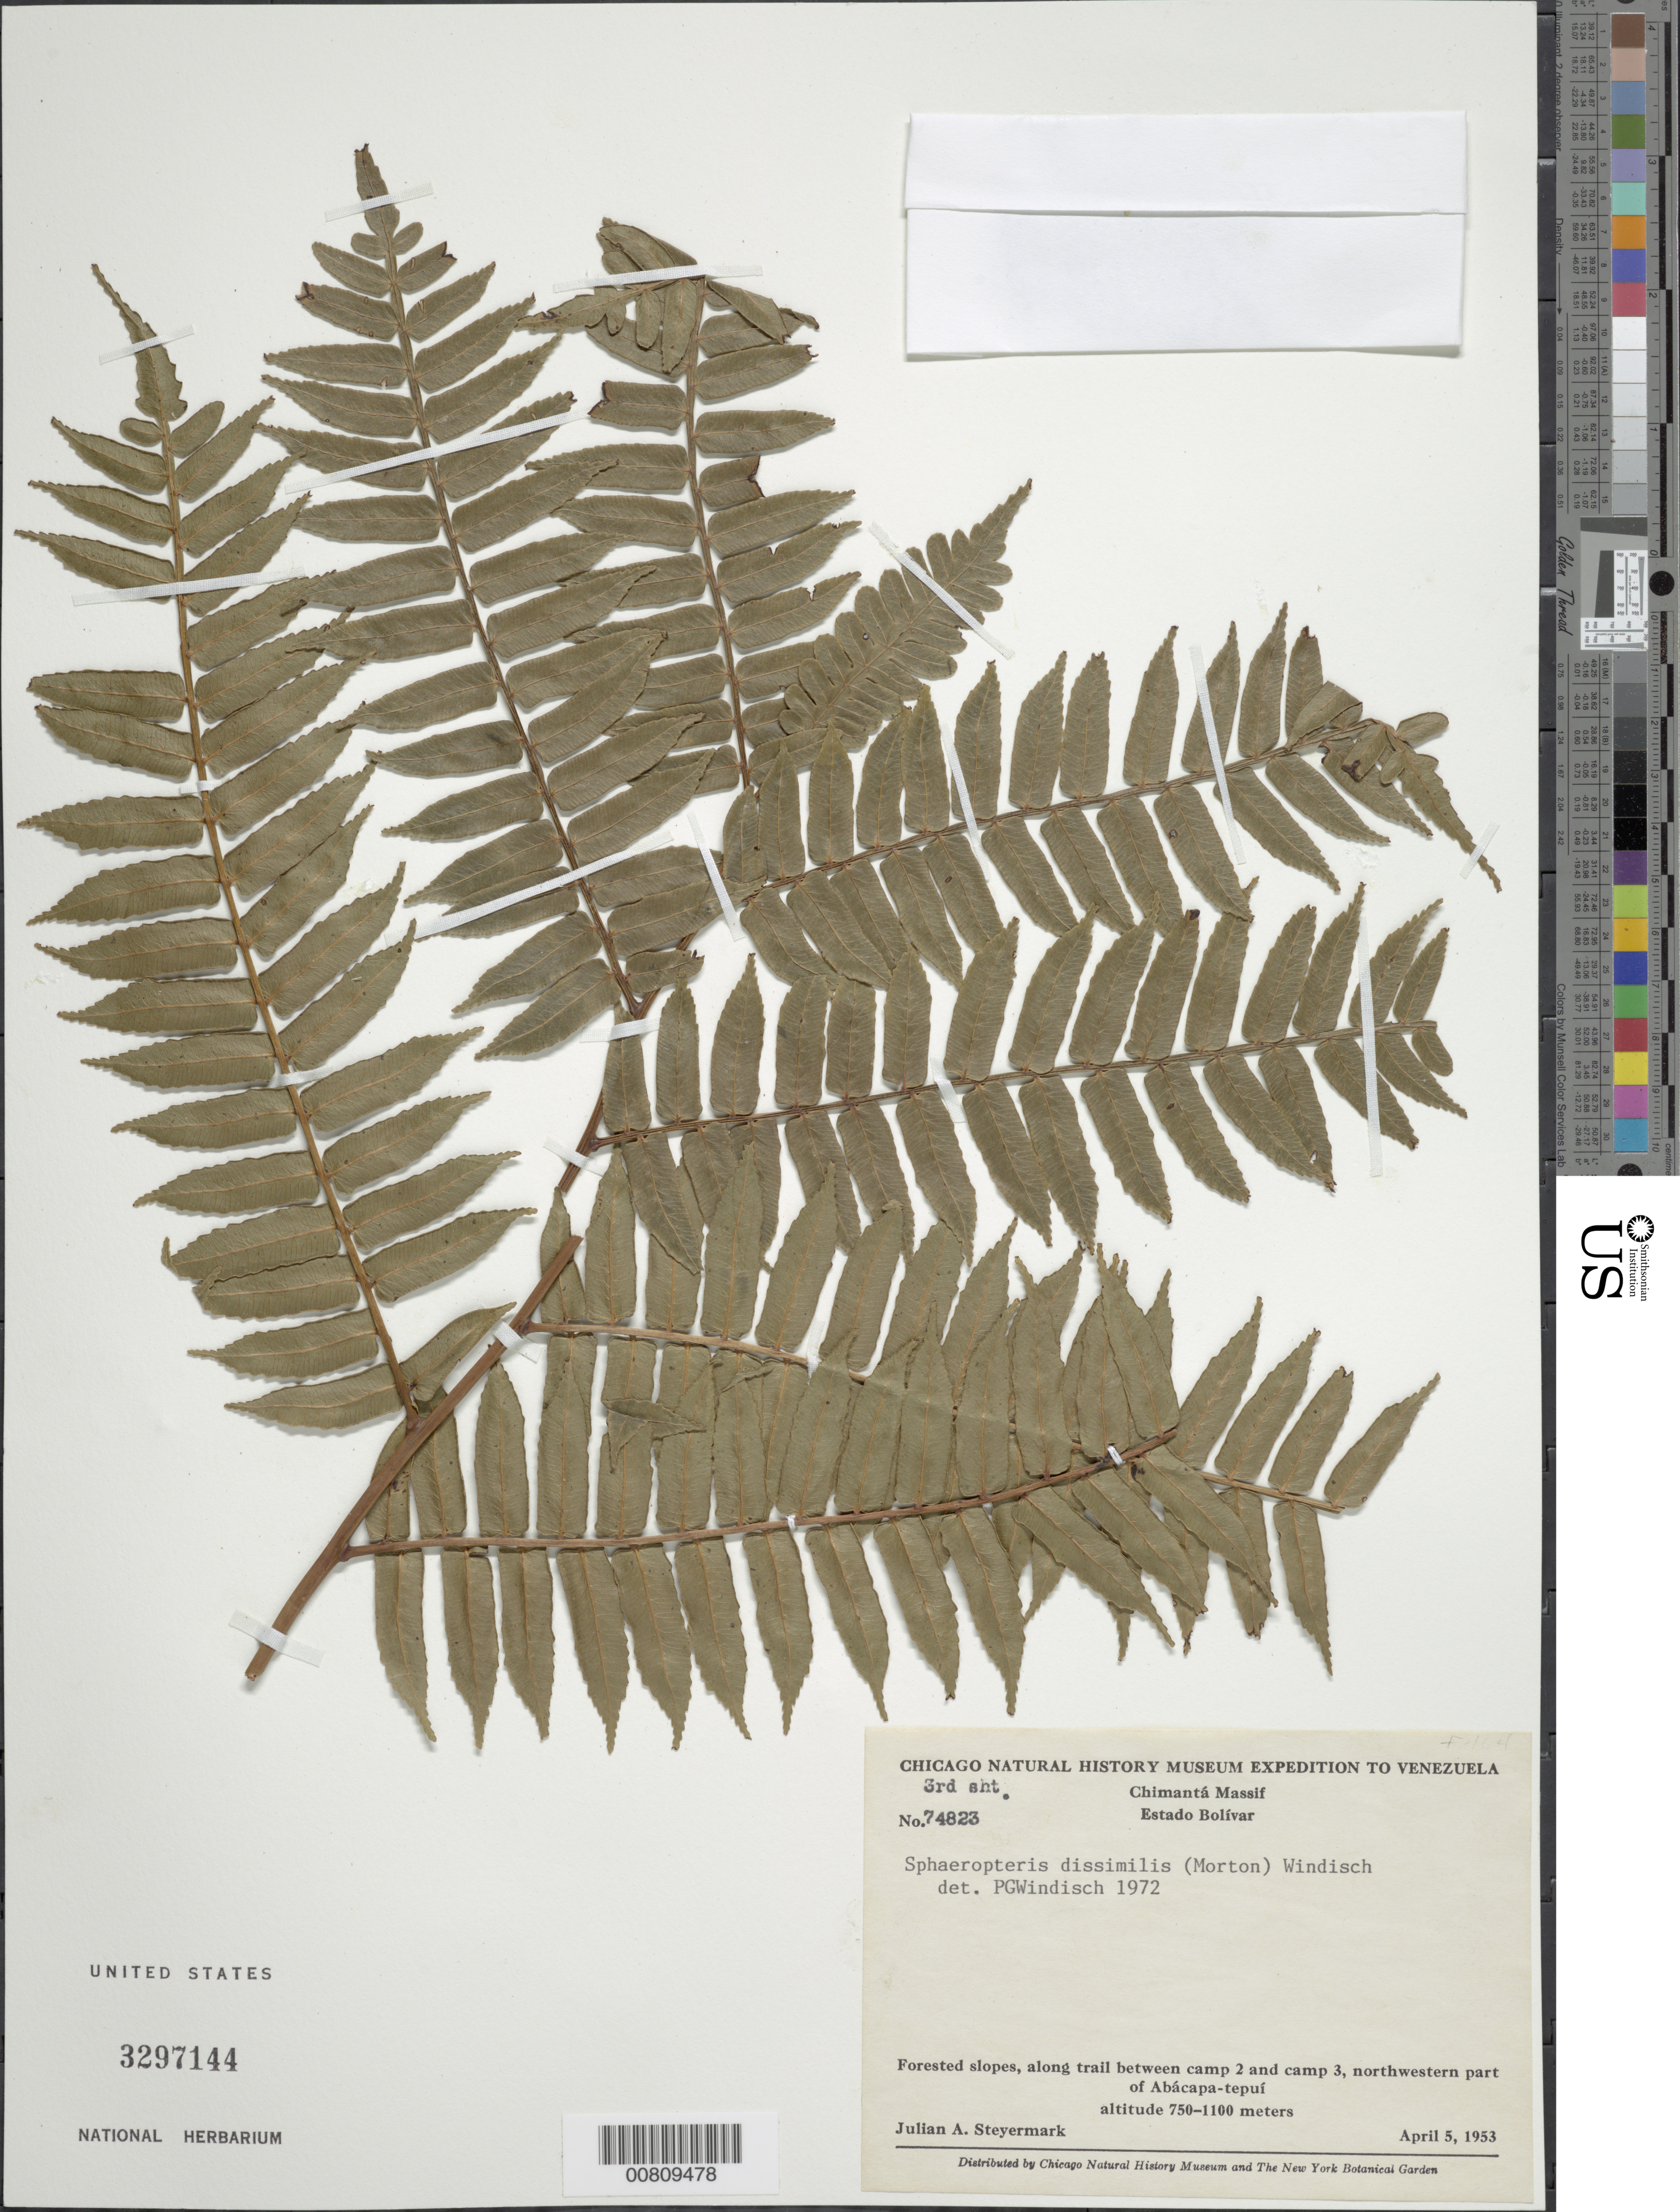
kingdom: Plantae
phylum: Tracheophyta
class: Polypodiopsida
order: Cyatheales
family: Cyatheaceae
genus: Cyathea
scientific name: Cyathea dissimilis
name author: (C.V. Morton) Stolze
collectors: J. Steyermark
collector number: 74823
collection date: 1953-04-05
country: Venezuela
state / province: Bolivar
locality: Chimantá Massif. Estado Bolívar. Forested slopes, along trail between camp 2 and camp 3, northwestern part of Abácapa-tepuí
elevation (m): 750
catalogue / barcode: US 3297144